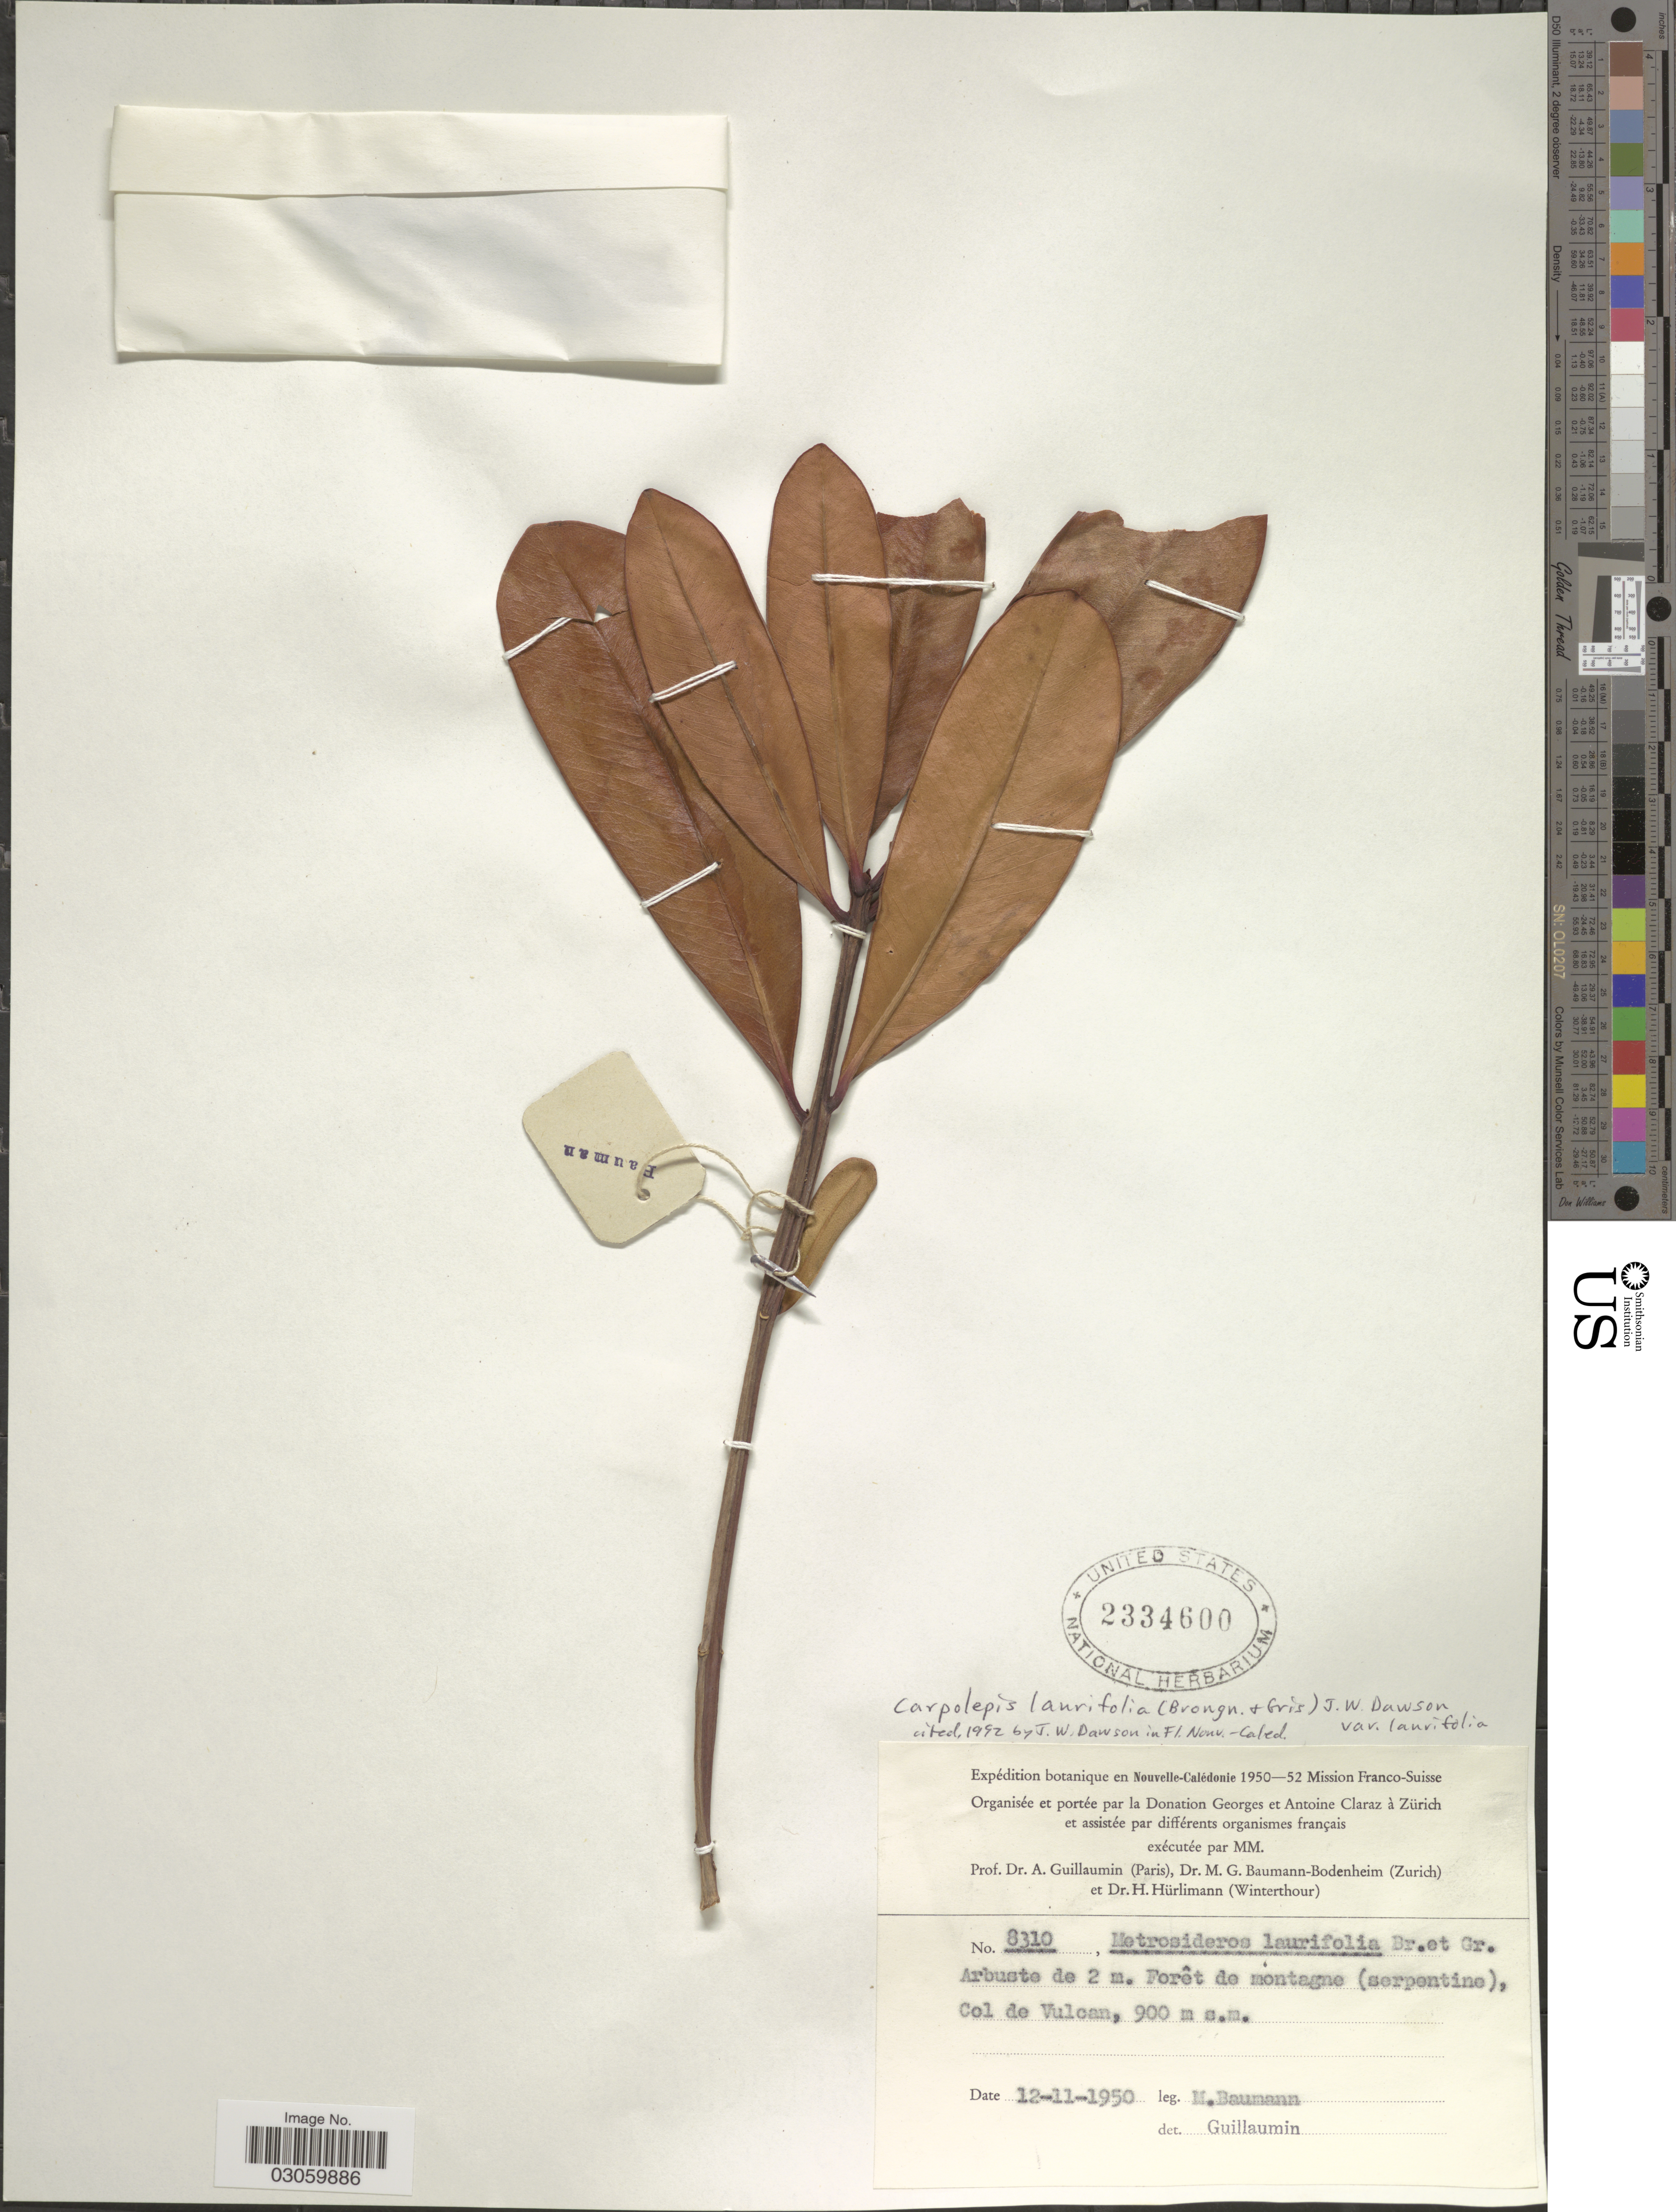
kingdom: Plantae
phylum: Tracheophyta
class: Magnoliopsida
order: Myrtales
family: Myrtaceae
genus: Metrosideros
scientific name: Metrosideros laurifolia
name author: Brongn. & Gris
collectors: M. G. Baumann-Bodenheim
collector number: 8310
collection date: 1950-11-12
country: New Caledonia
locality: Col de Vulcan.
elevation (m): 900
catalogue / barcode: US 2334600